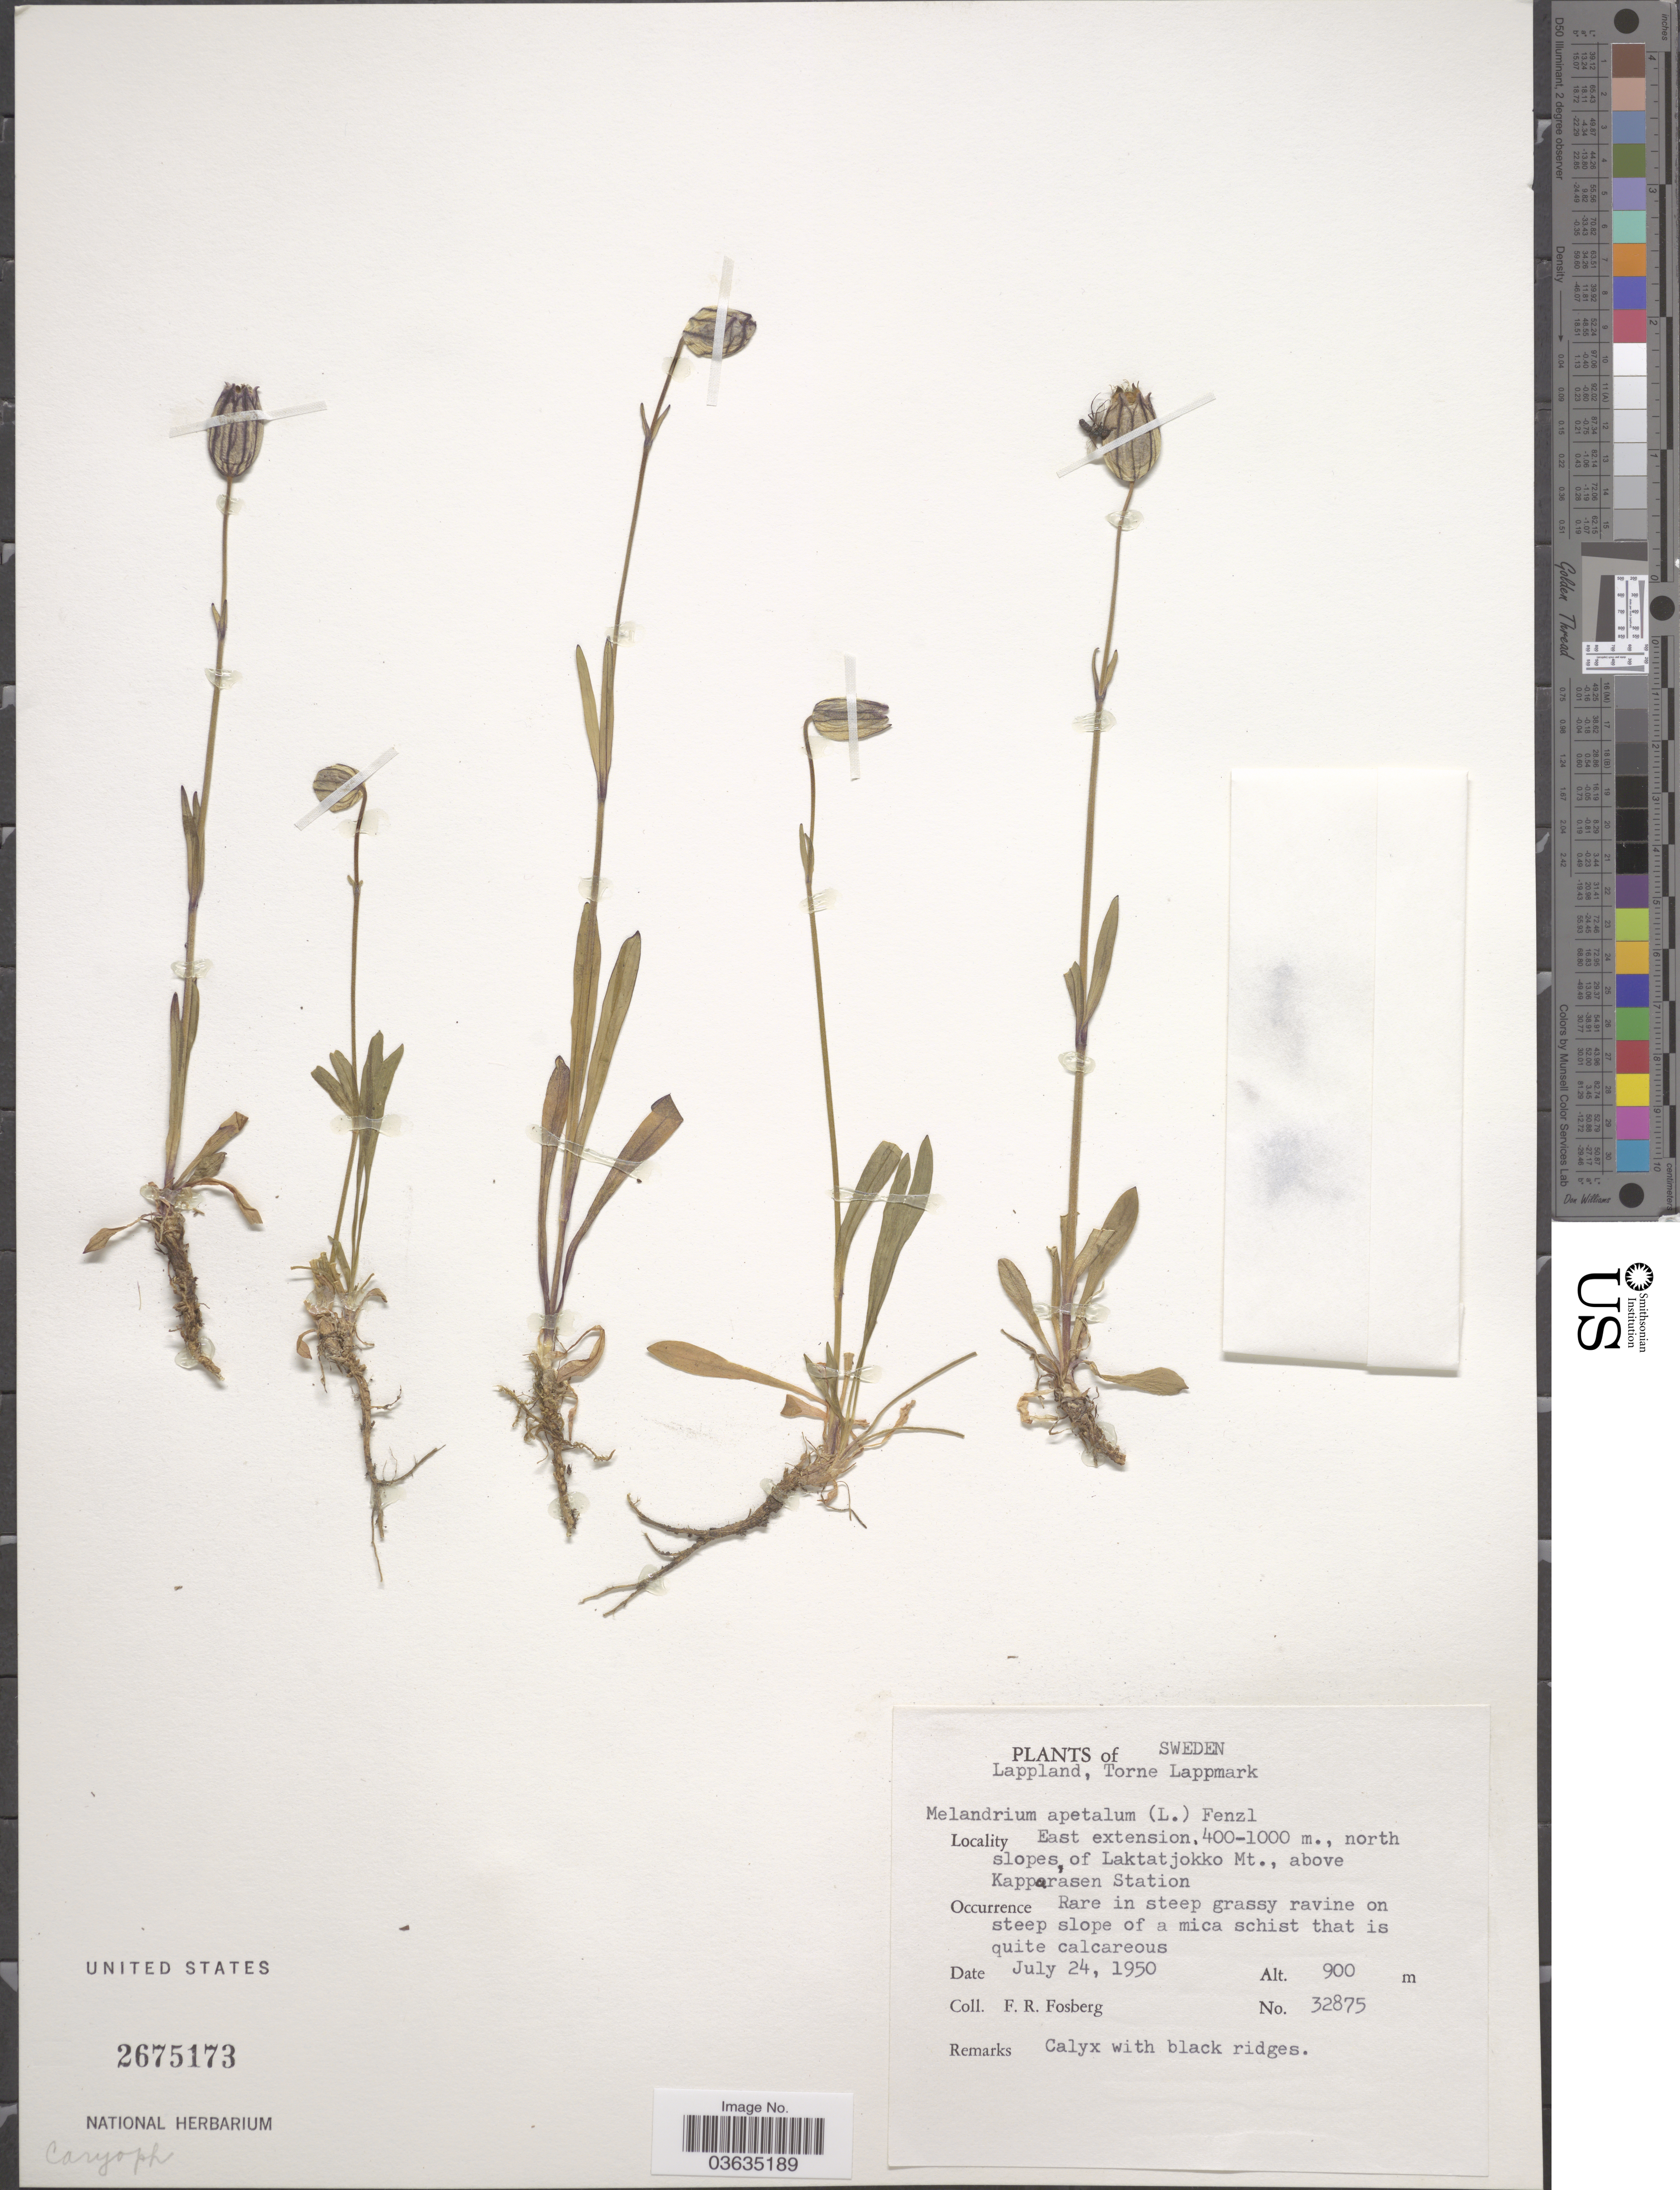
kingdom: Plantae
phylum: Tracheophyta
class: Magnoliopsida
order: Caryophyllales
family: Caryophyllaceae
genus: Silene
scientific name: Silene wahlbergella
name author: Chowdhuri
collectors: F. R. Fosberg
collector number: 32875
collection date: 1950-07-24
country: Sweden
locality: Lappland, Torne Lappmark. East extension, 400-1000 m., north slopes of Laktatjokko Mt., above Kapparasen Station.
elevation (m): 900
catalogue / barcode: US 2675173